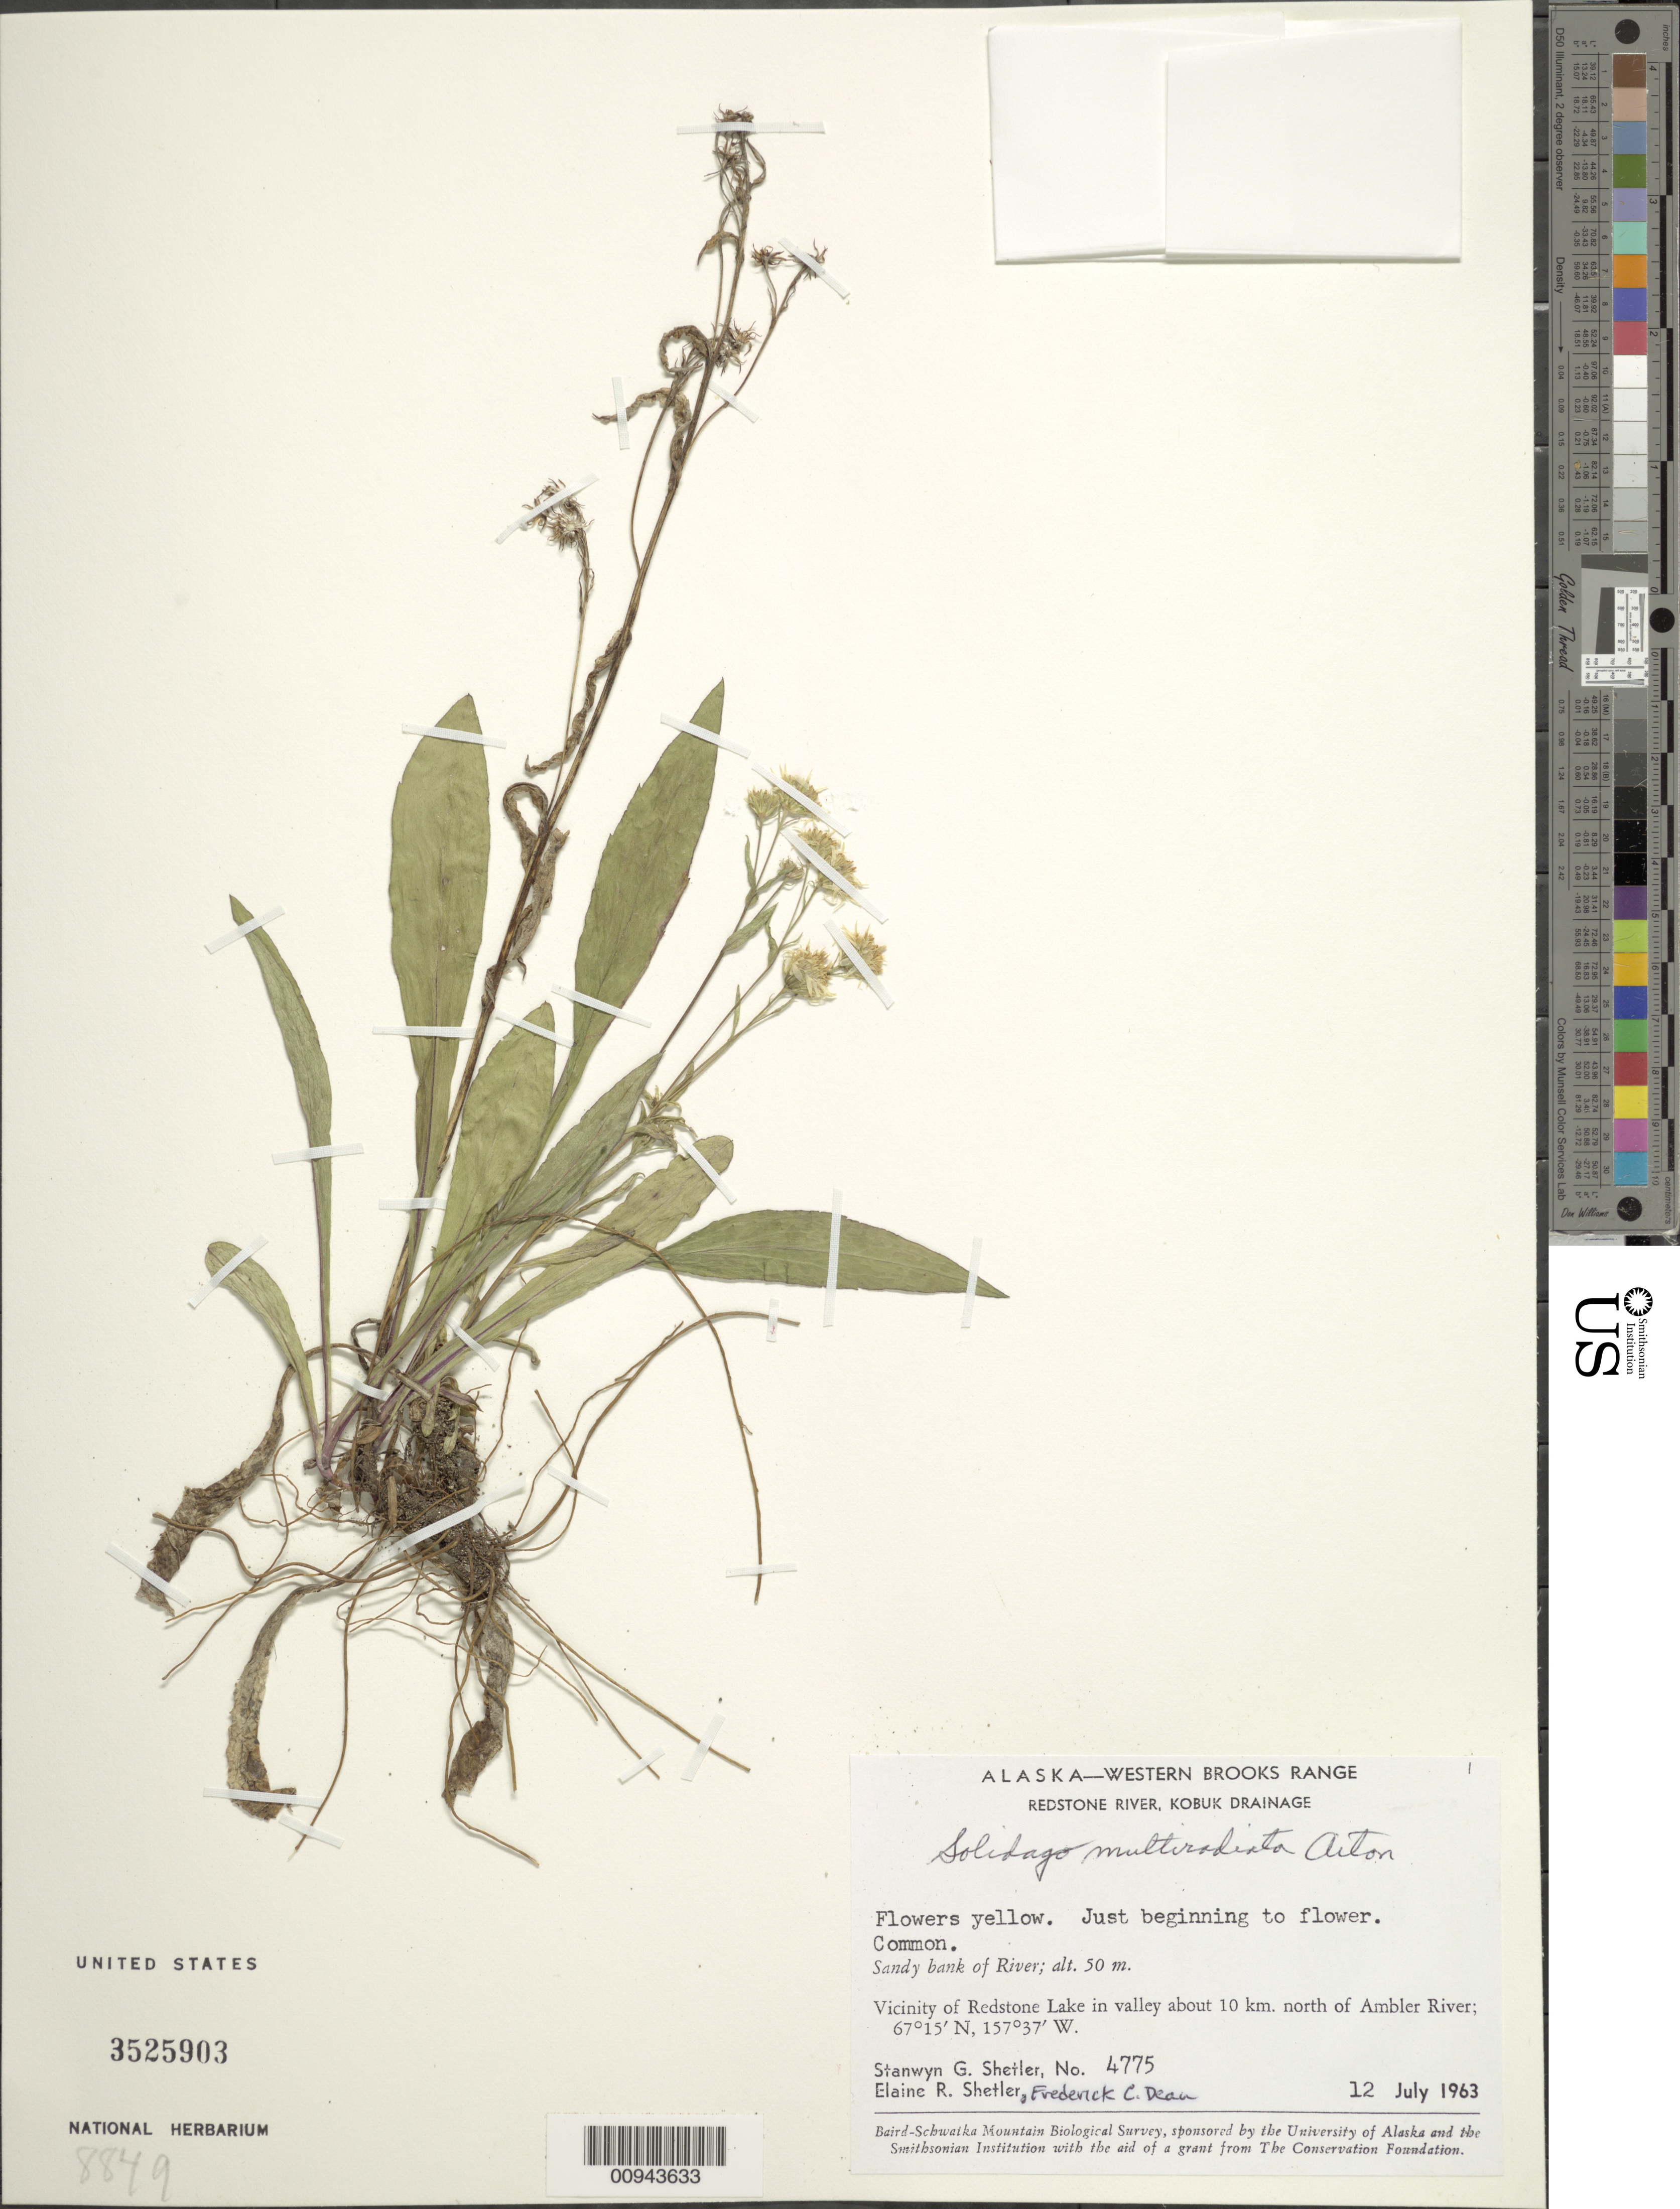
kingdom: Plantae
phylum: Tracheophyta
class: Magnoliopsida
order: Asterales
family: Asteraceae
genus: Solidago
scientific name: Solidago multiradiata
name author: Aiton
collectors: S. Shetler & E. R. Shetler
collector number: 4775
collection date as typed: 12 Jul 1963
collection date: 1963-07-12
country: United States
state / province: Alaska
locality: Vicinity of Redstone Lake in valley about 10 km. north of Ambler River. Western Brooks Range, Redstone River, Kobuk Drainage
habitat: Sandy bank of River.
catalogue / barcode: US 3525903